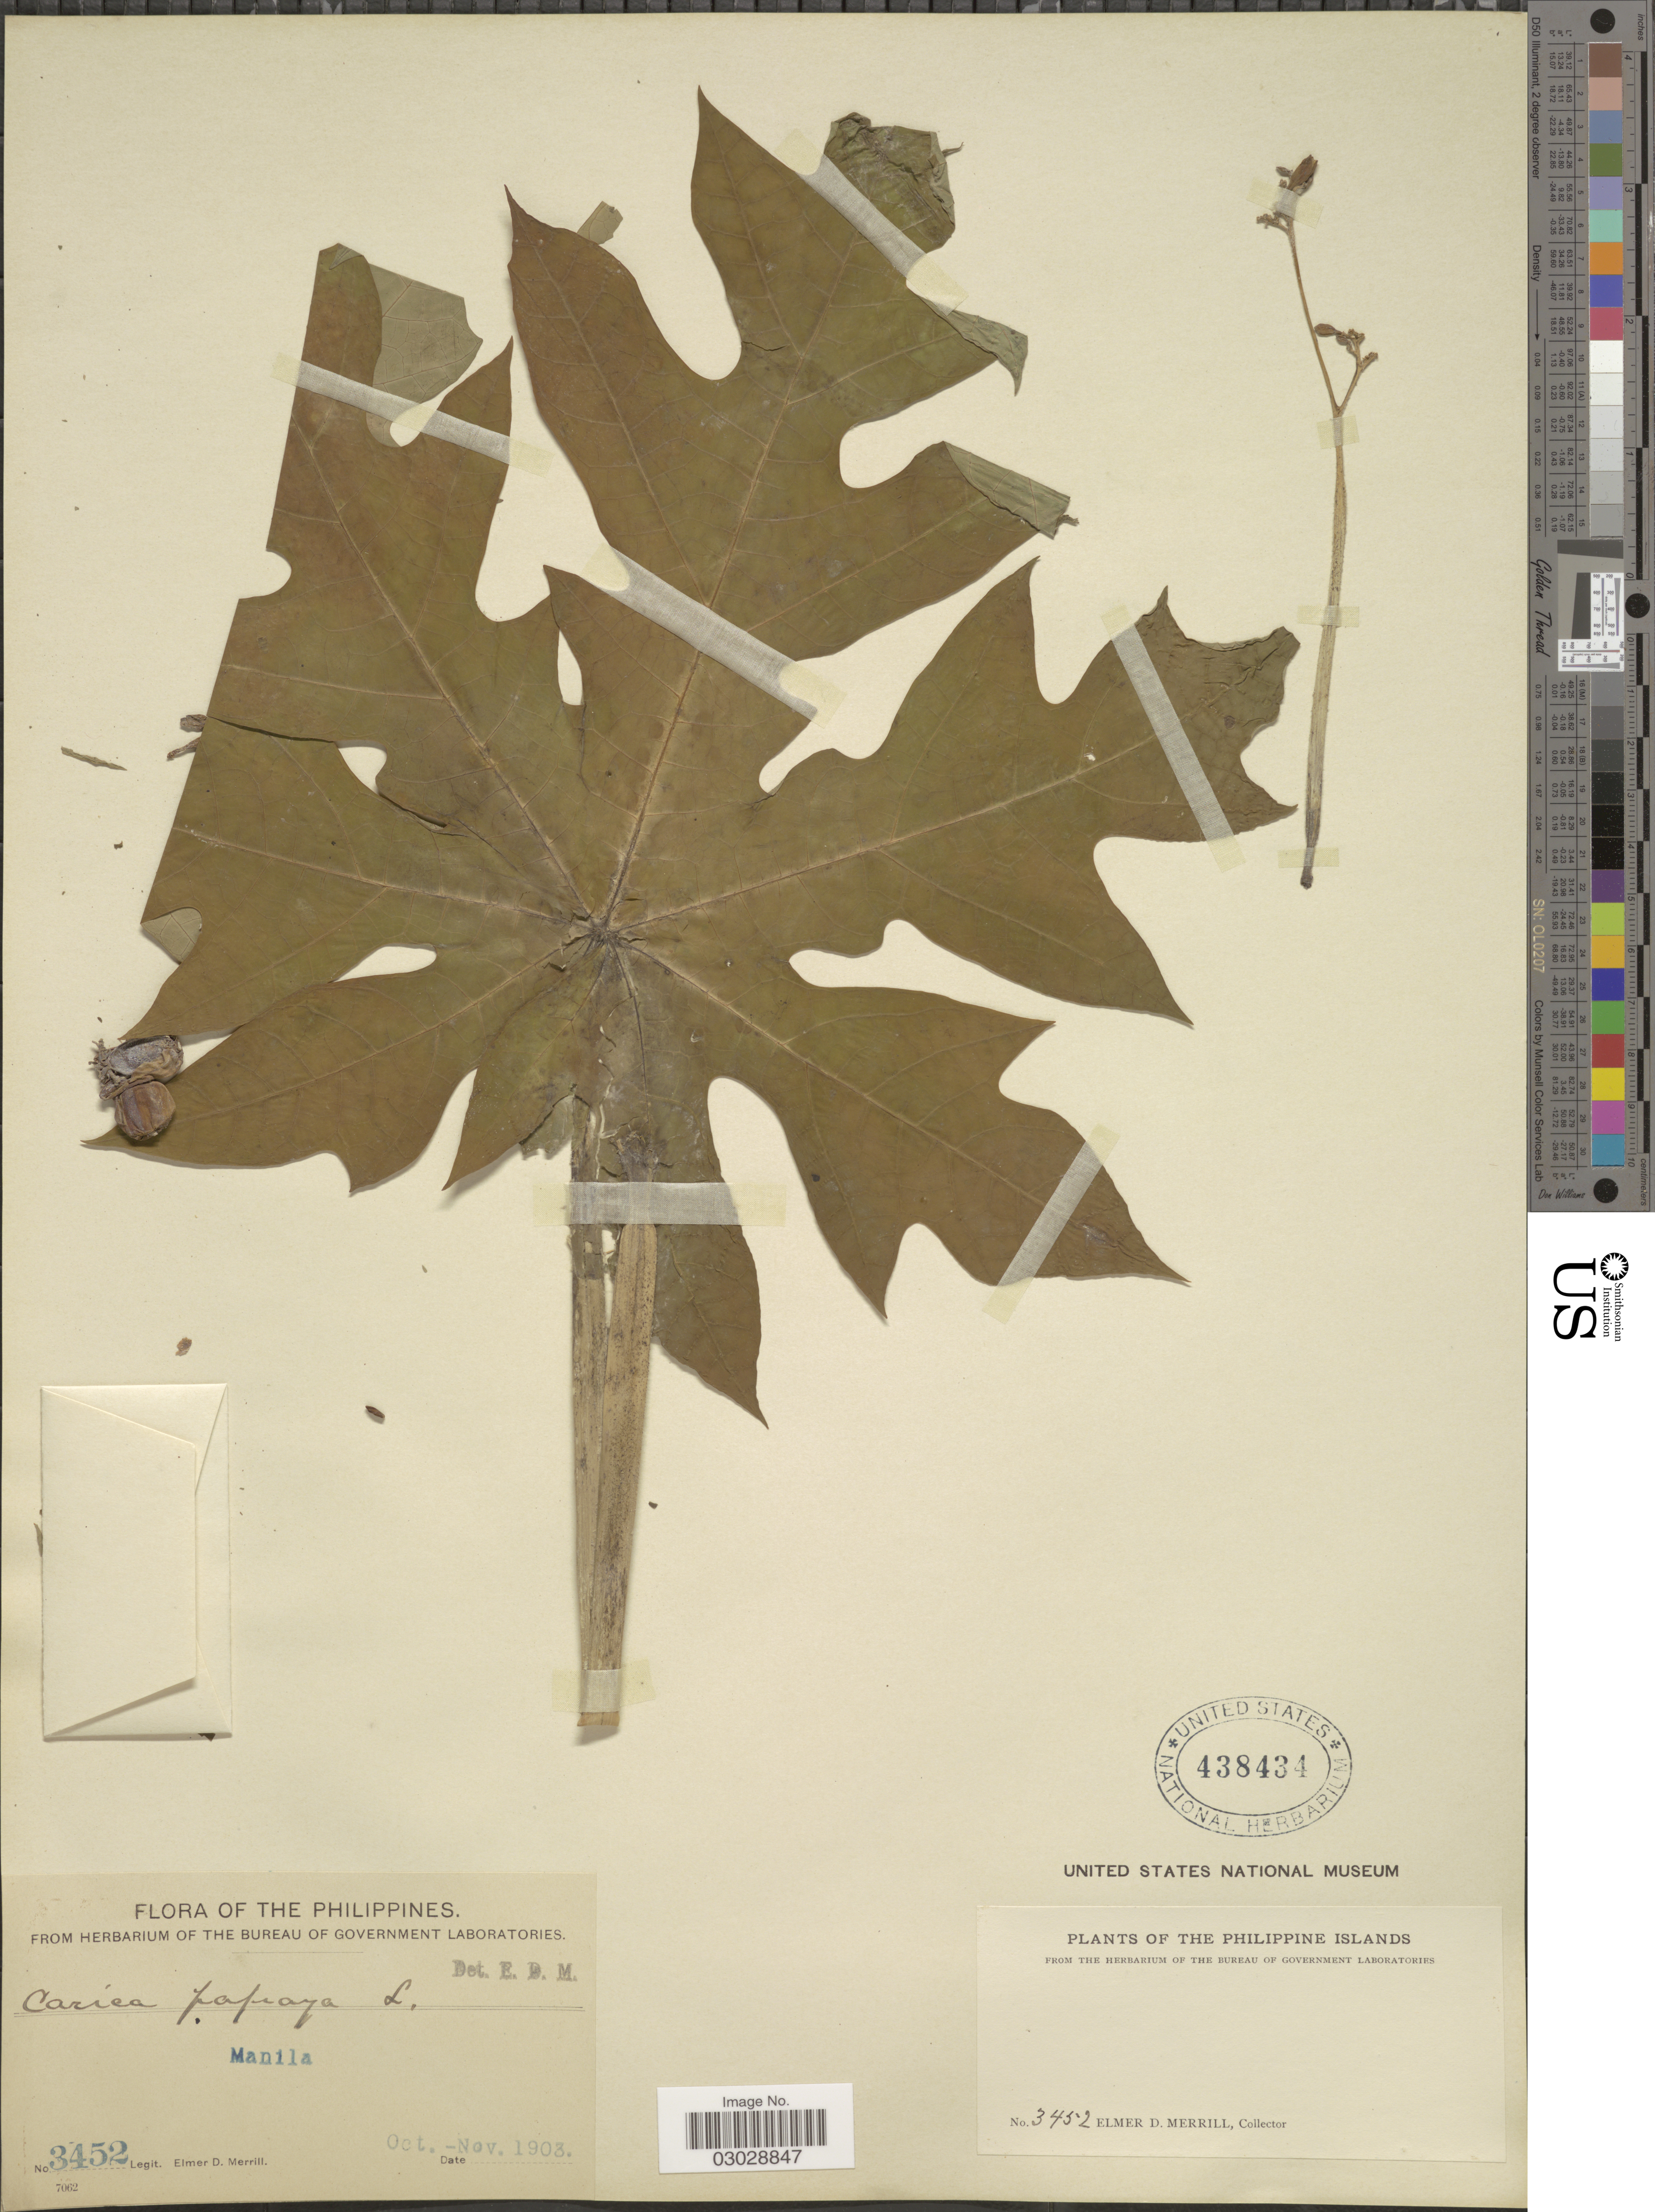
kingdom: Plantae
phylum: Tracheophyta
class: Magnoliopsida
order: Brassicales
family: Caricaceae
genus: Carica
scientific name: Carica papaya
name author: L.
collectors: E. D. Merrill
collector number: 3452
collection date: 1903-10/1903-11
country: Philippines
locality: Manila.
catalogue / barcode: US 438434